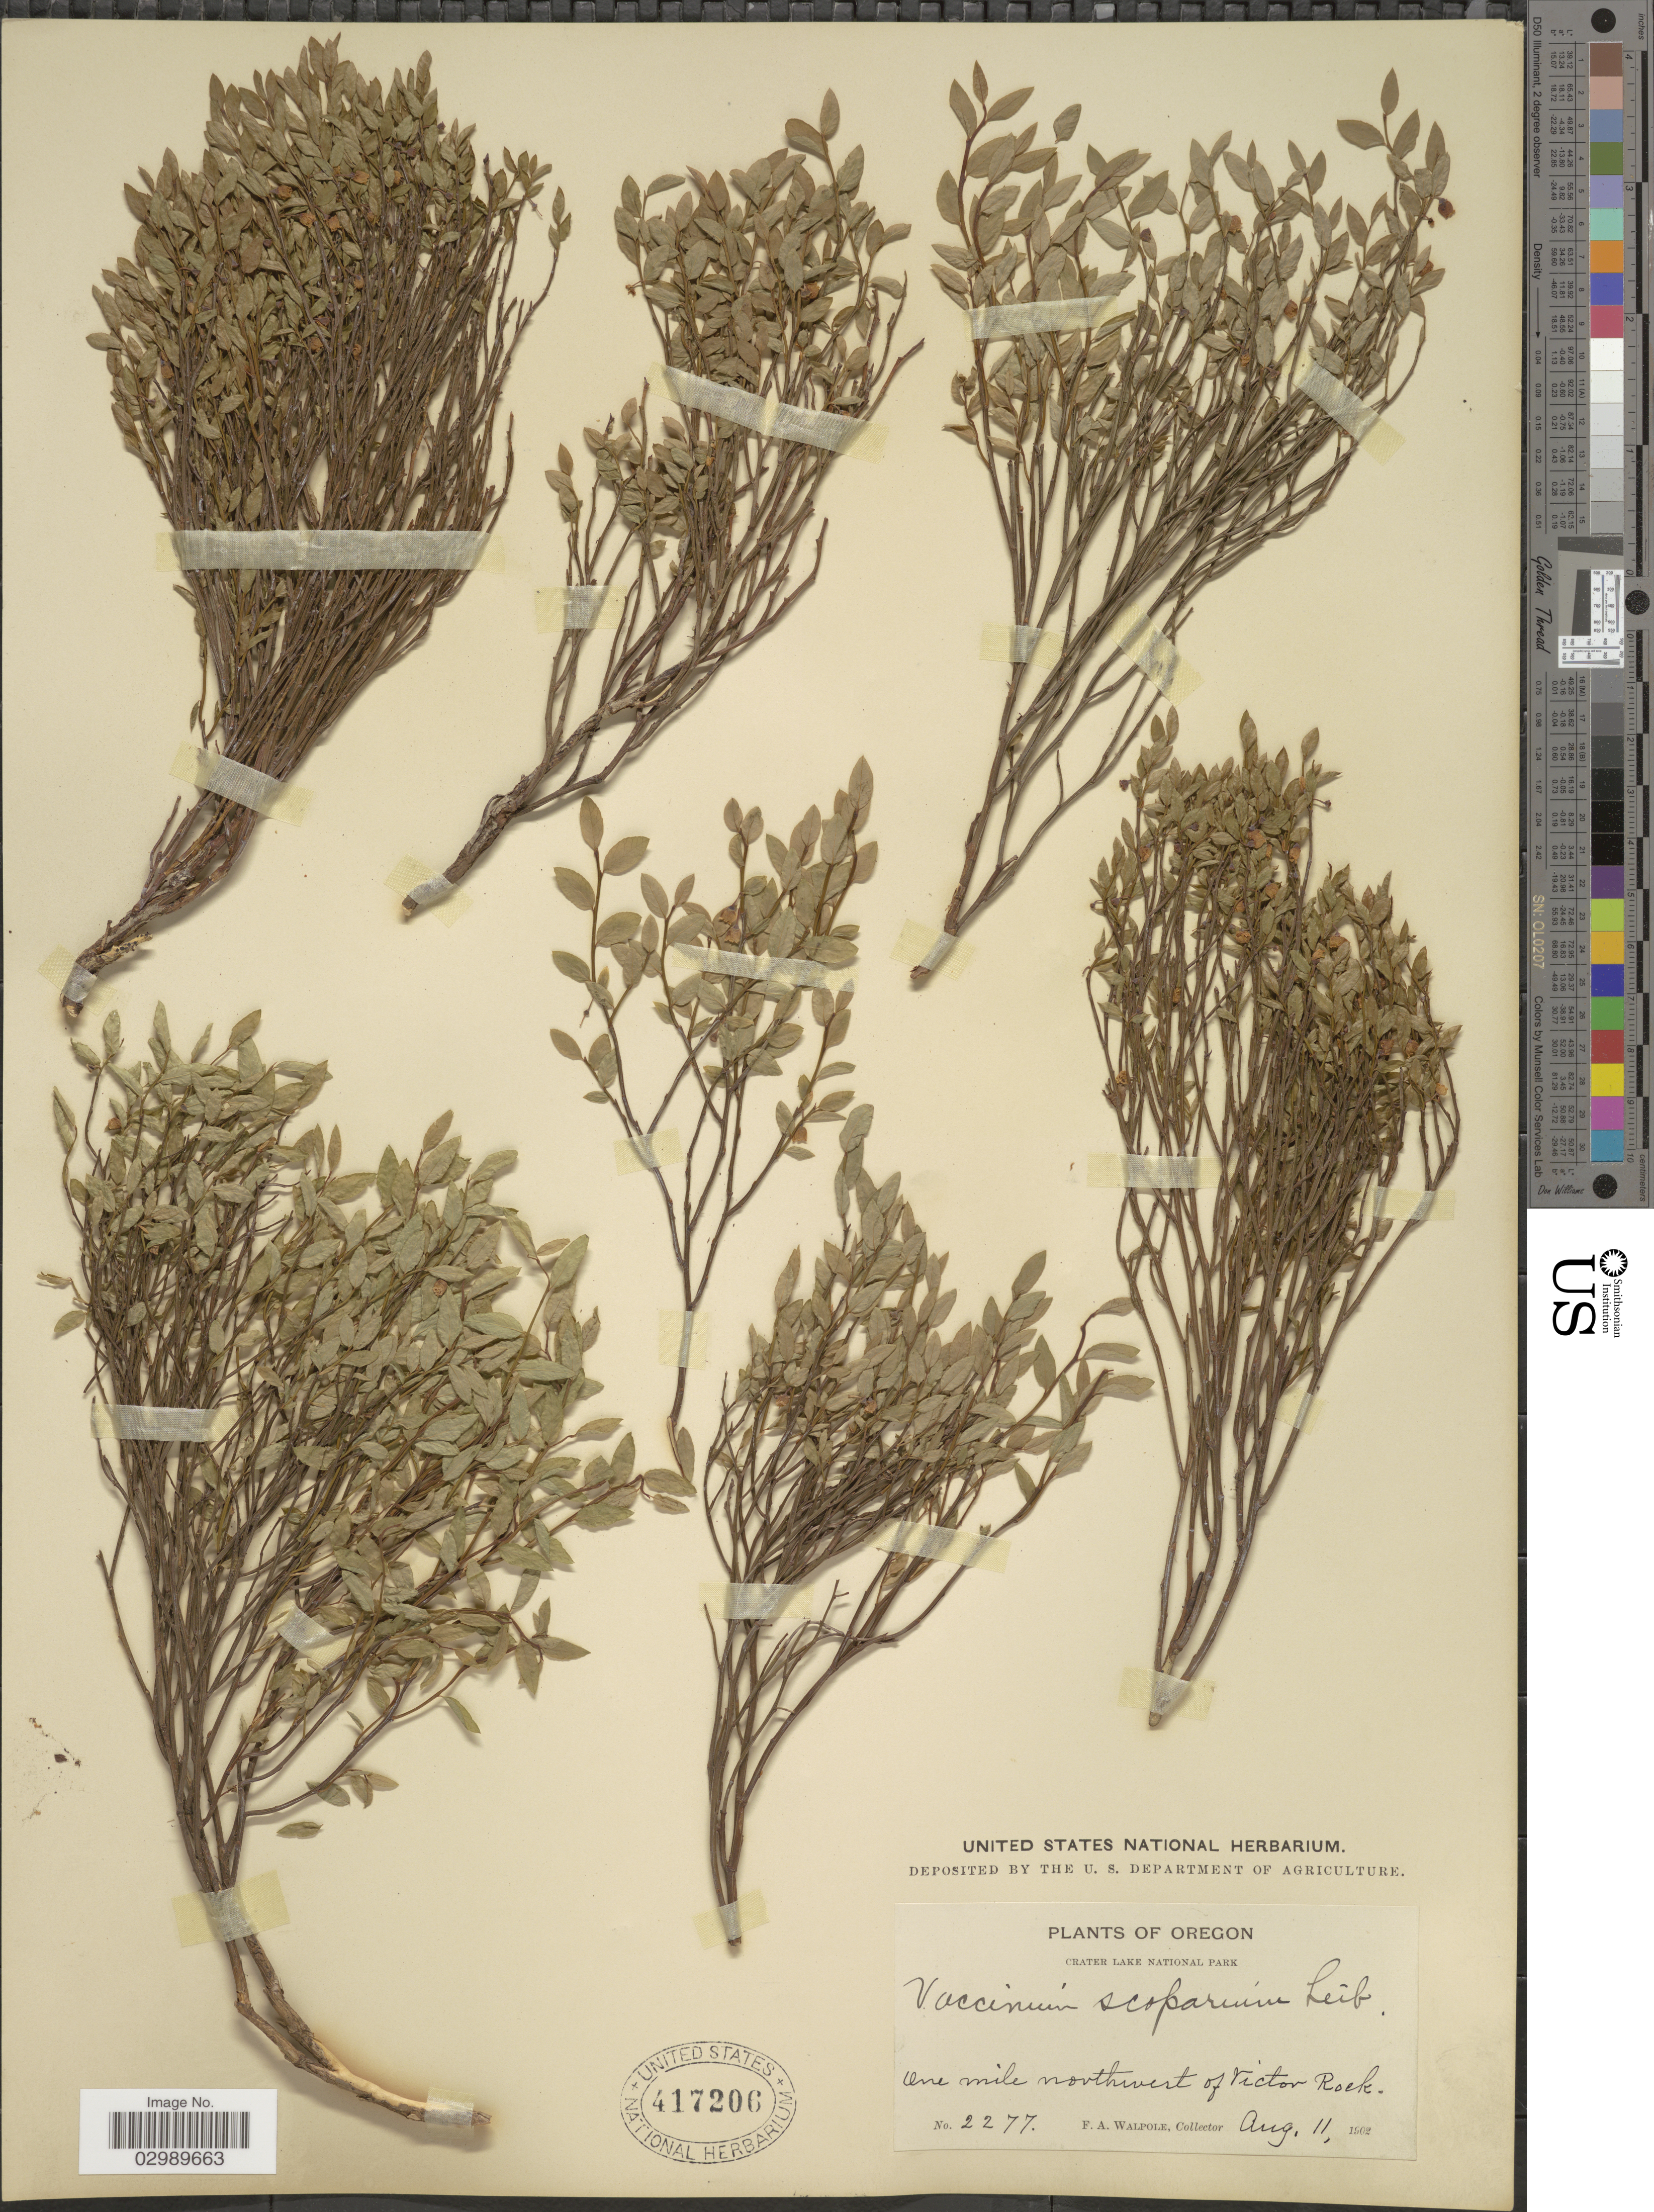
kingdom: Plantae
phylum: Tracheophyta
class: Magnoliopsida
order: Ericales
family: Ericaceae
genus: Vaccinium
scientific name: Vaccinium scoparium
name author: Leiberg ex Coville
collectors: F. Walpole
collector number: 2277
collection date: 1902-08-11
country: United States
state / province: Oregon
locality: Crater Lake National Park. One mile northwest of Victor Rock.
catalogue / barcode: US 417206